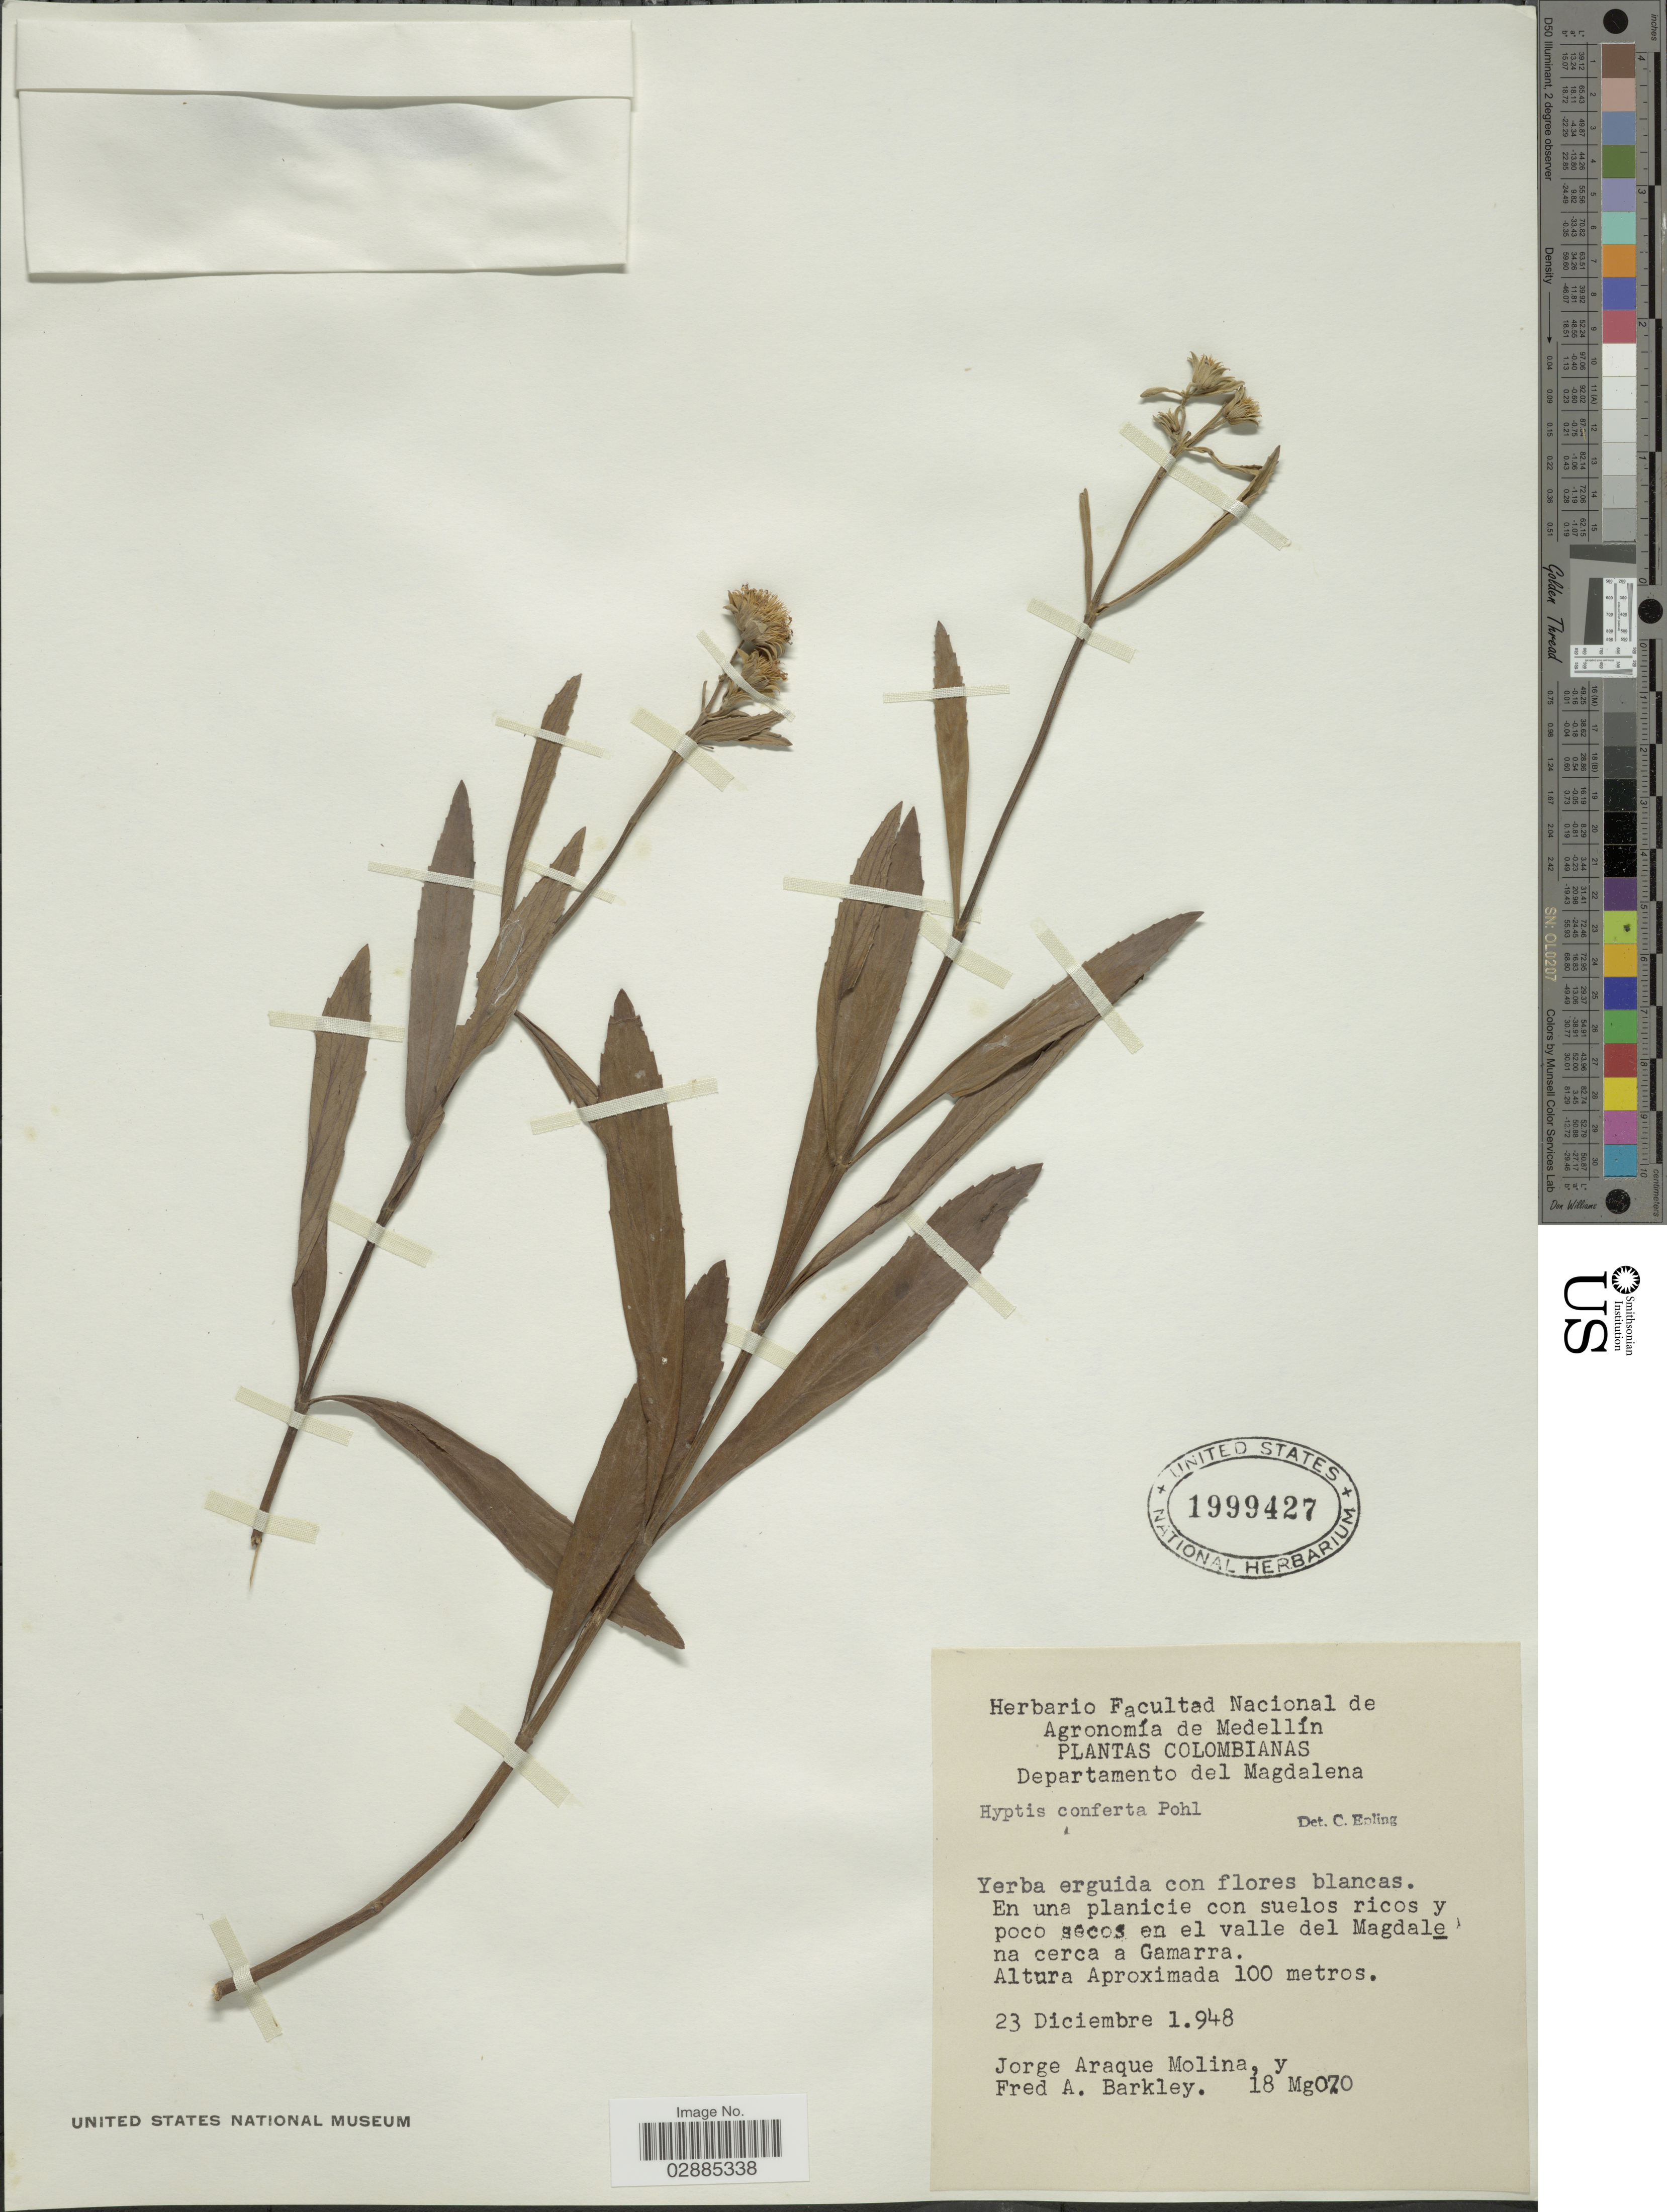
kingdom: Plantae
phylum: Tracheophyta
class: Magnoliopsida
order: Lamiales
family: Lamiaceae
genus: Hyptis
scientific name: Hyptis conferta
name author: Pohl ex Benth.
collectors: J. Araque Molina & F. A. Barkley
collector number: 18Mg070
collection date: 1948-12-12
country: Colombia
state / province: Magdalena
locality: Departamento del Magdalena. En el valle del Magdalena cerca a Gamarra.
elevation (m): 100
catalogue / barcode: US 1999427